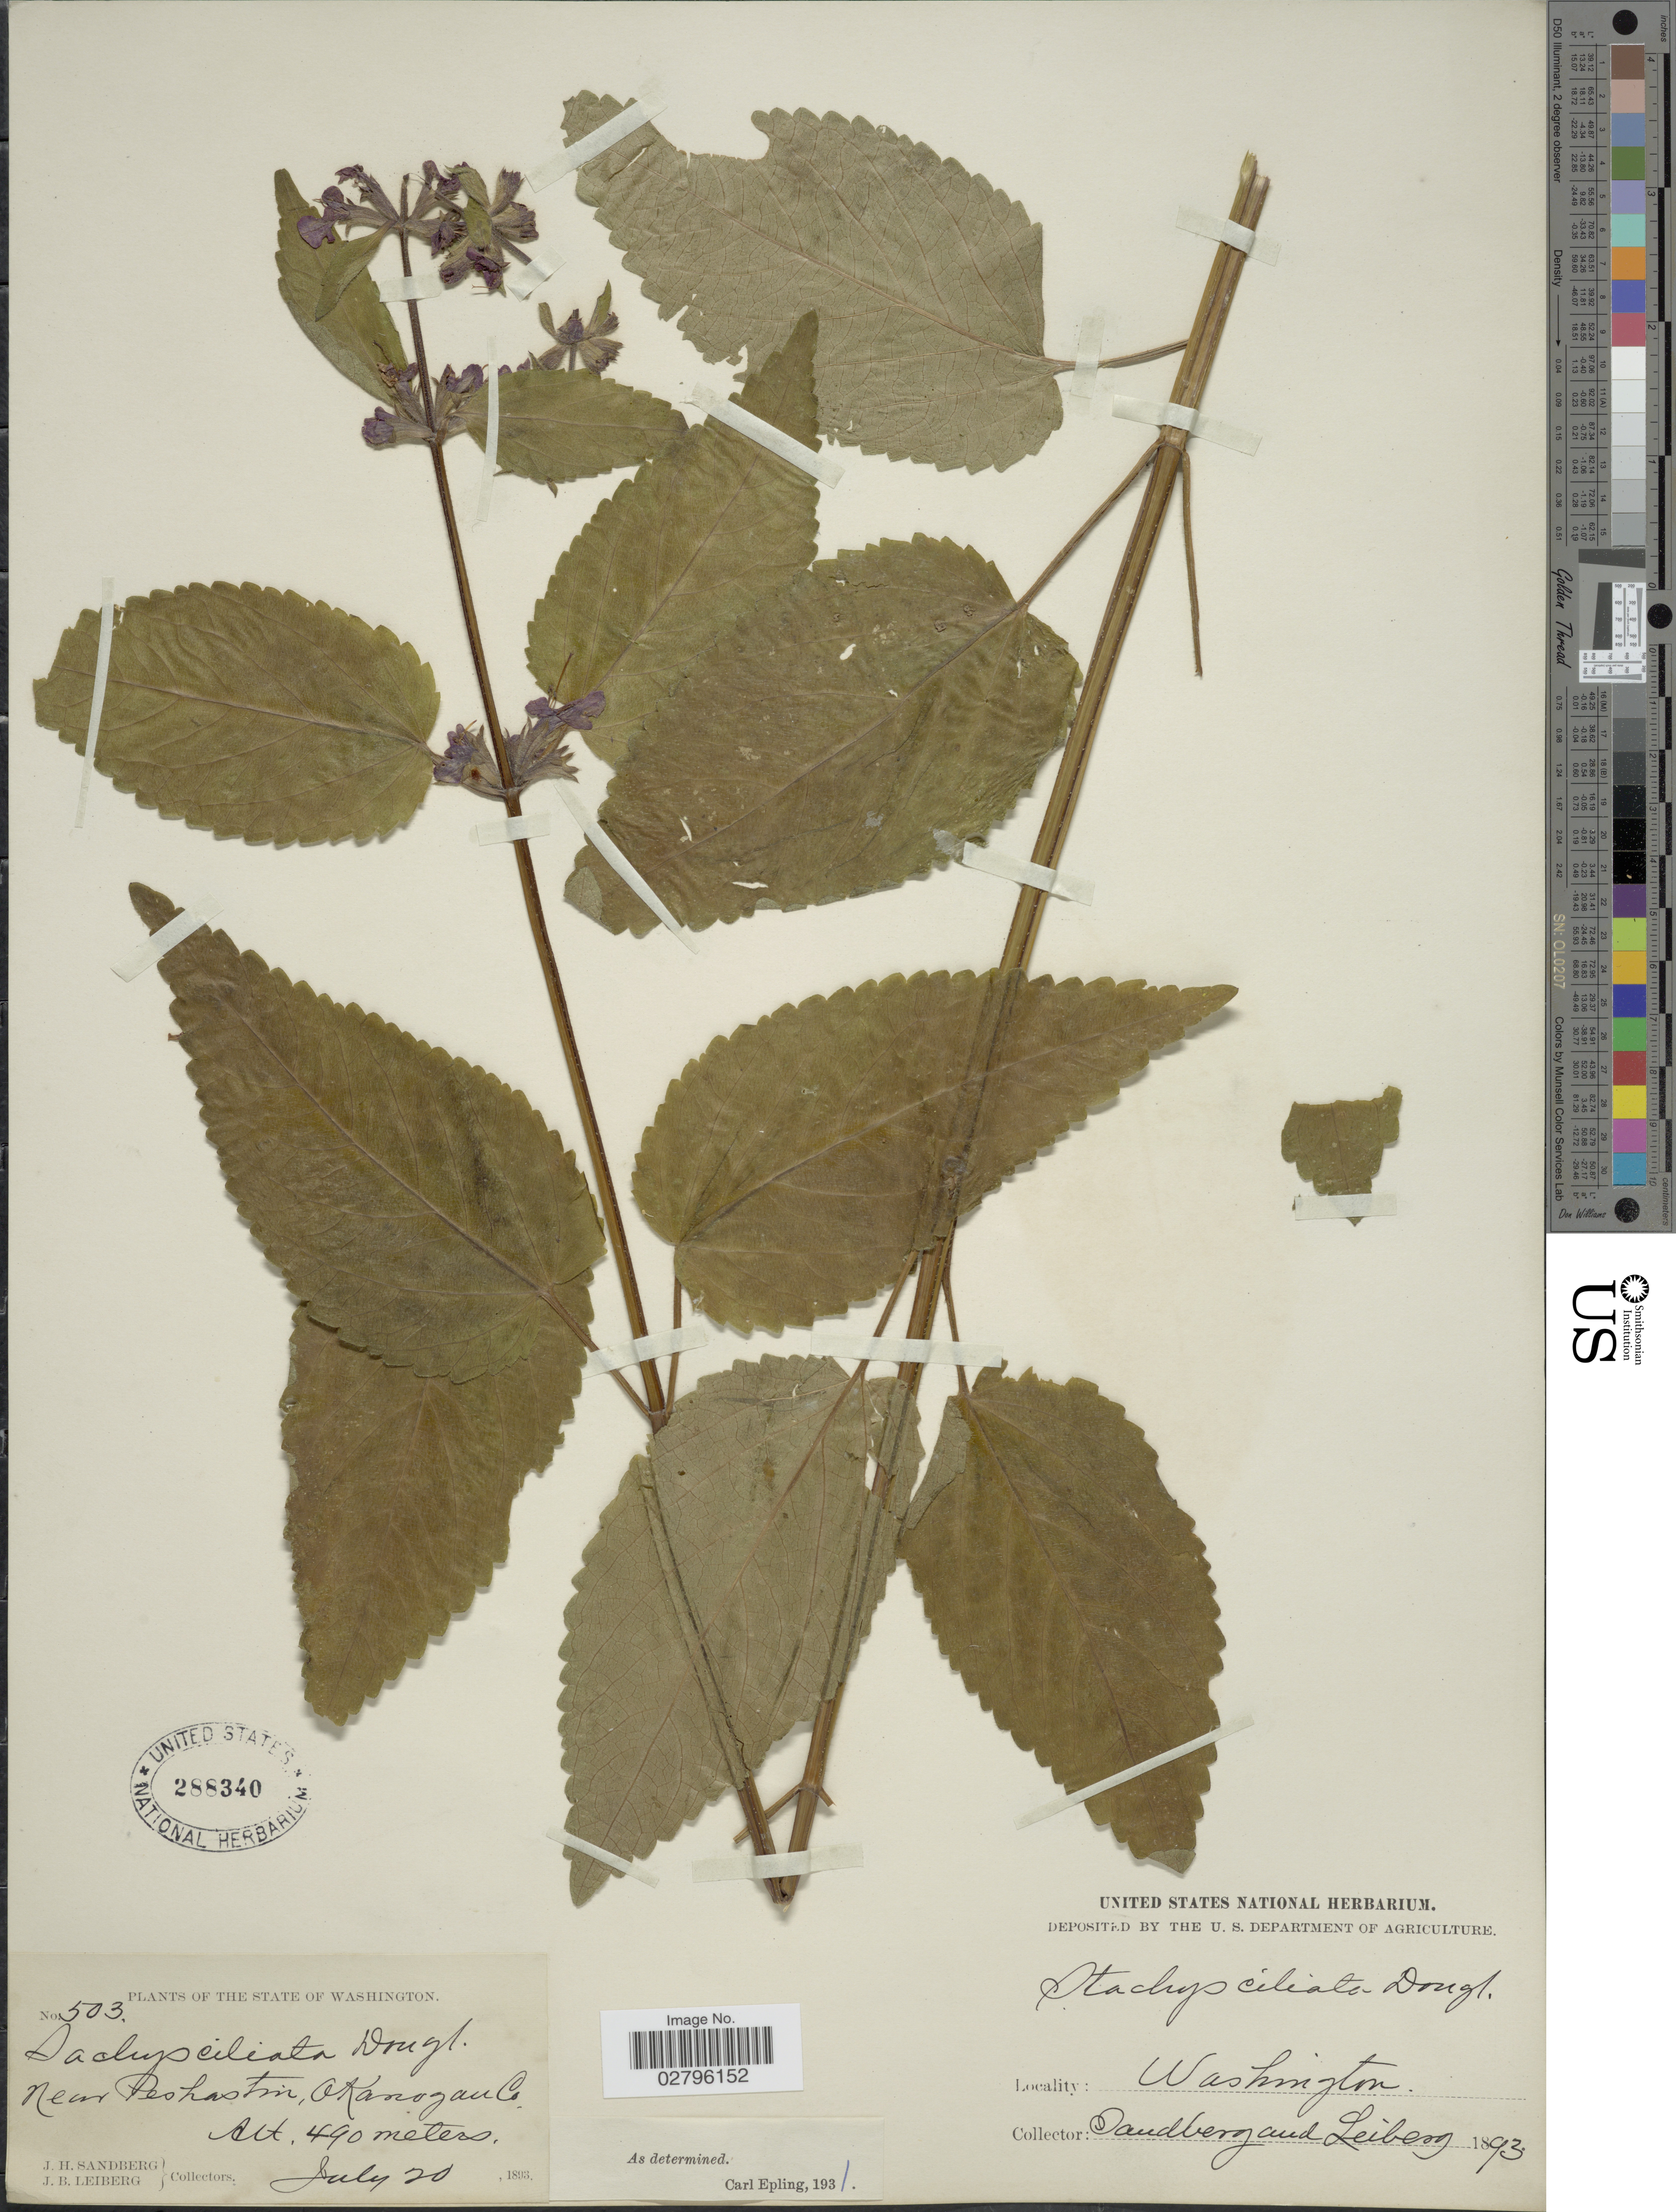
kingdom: Plantae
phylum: Tracheophyta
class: Magnoliopsida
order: Lamiales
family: Lamiaceae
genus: Stachys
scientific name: Stachys ciliata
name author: Douglas ex Benth.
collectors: J. H. Sandberg & J. B. Leiberg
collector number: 503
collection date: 1893-07-20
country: United States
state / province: Washington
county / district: Okanogan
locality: State of Washington. Near Peshastin, Akanogau Co.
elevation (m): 490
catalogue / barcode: US 288340